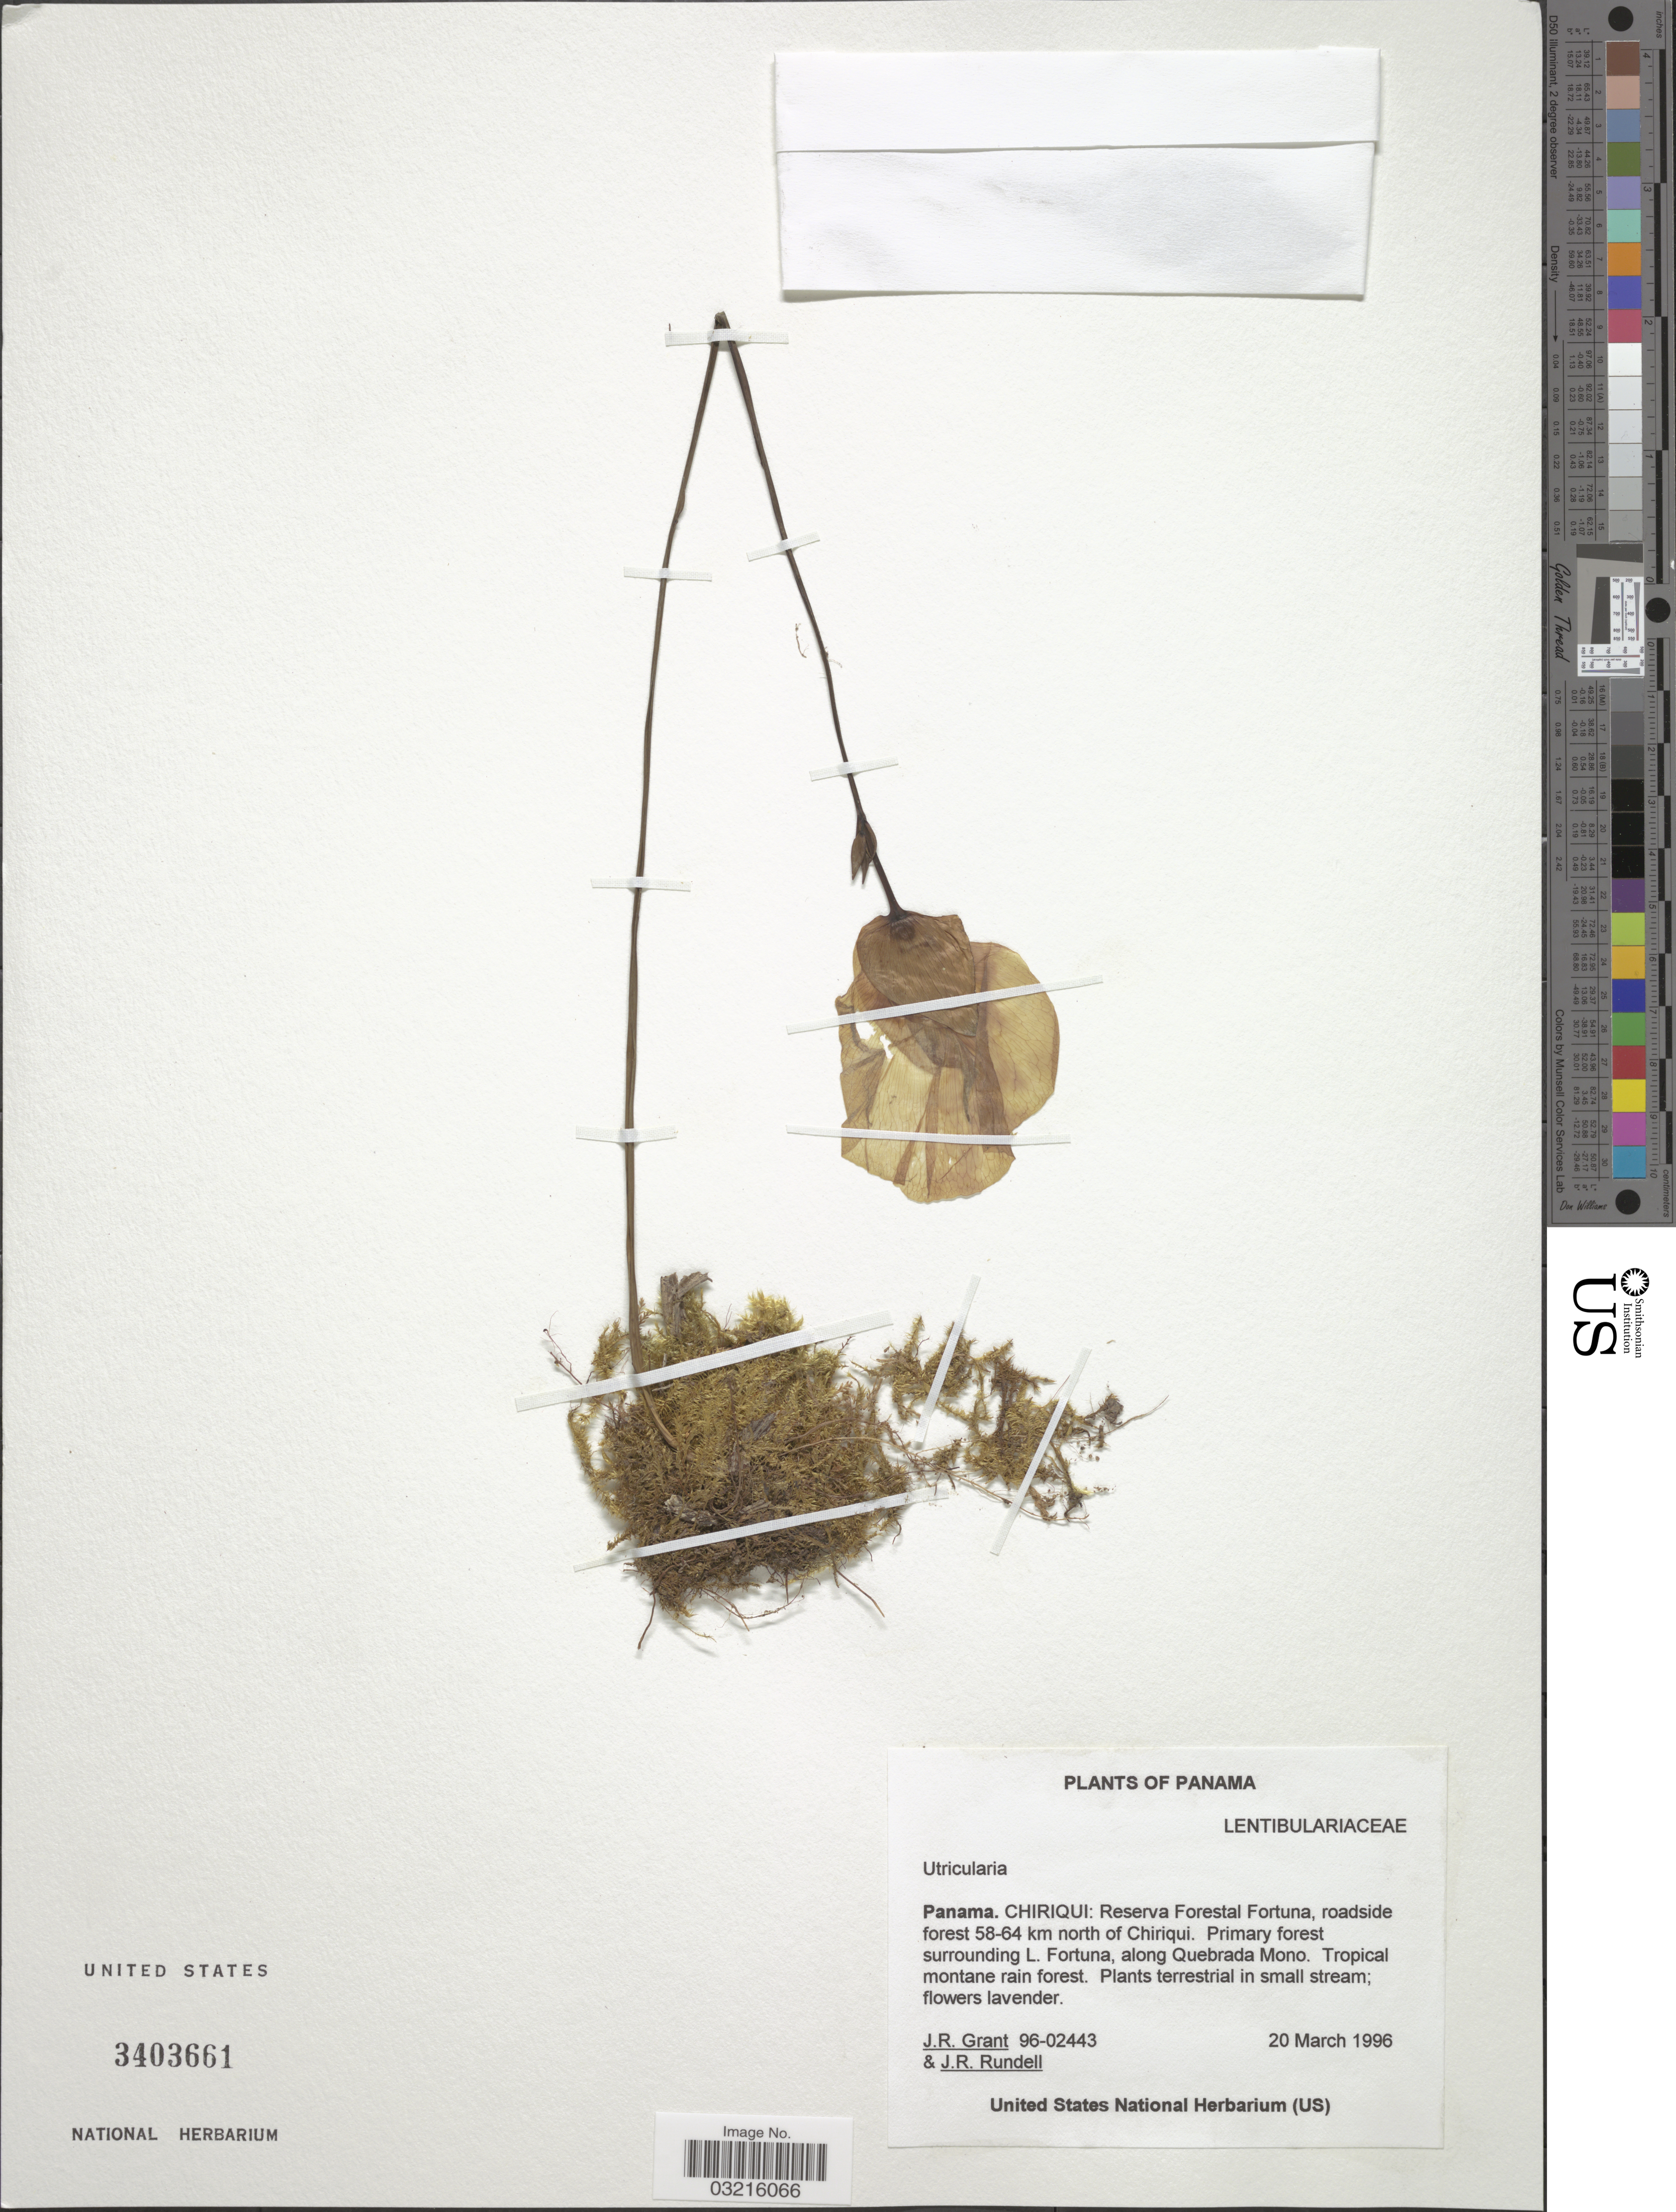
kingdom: Plantae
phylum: Tracheophyta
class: Magnoliopsida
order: Lamiales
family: Lentibulariaceae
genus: Utricularia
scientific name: Utricularia sp.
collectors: J. Grant & J. R. Rundell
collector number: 9602443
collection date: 1996-03-20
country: Panama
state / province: Chiriqui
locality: Reserva Florestal Fortuna, roadside forest 58-64 km north of Chiriqui.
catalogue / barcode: US 3403661